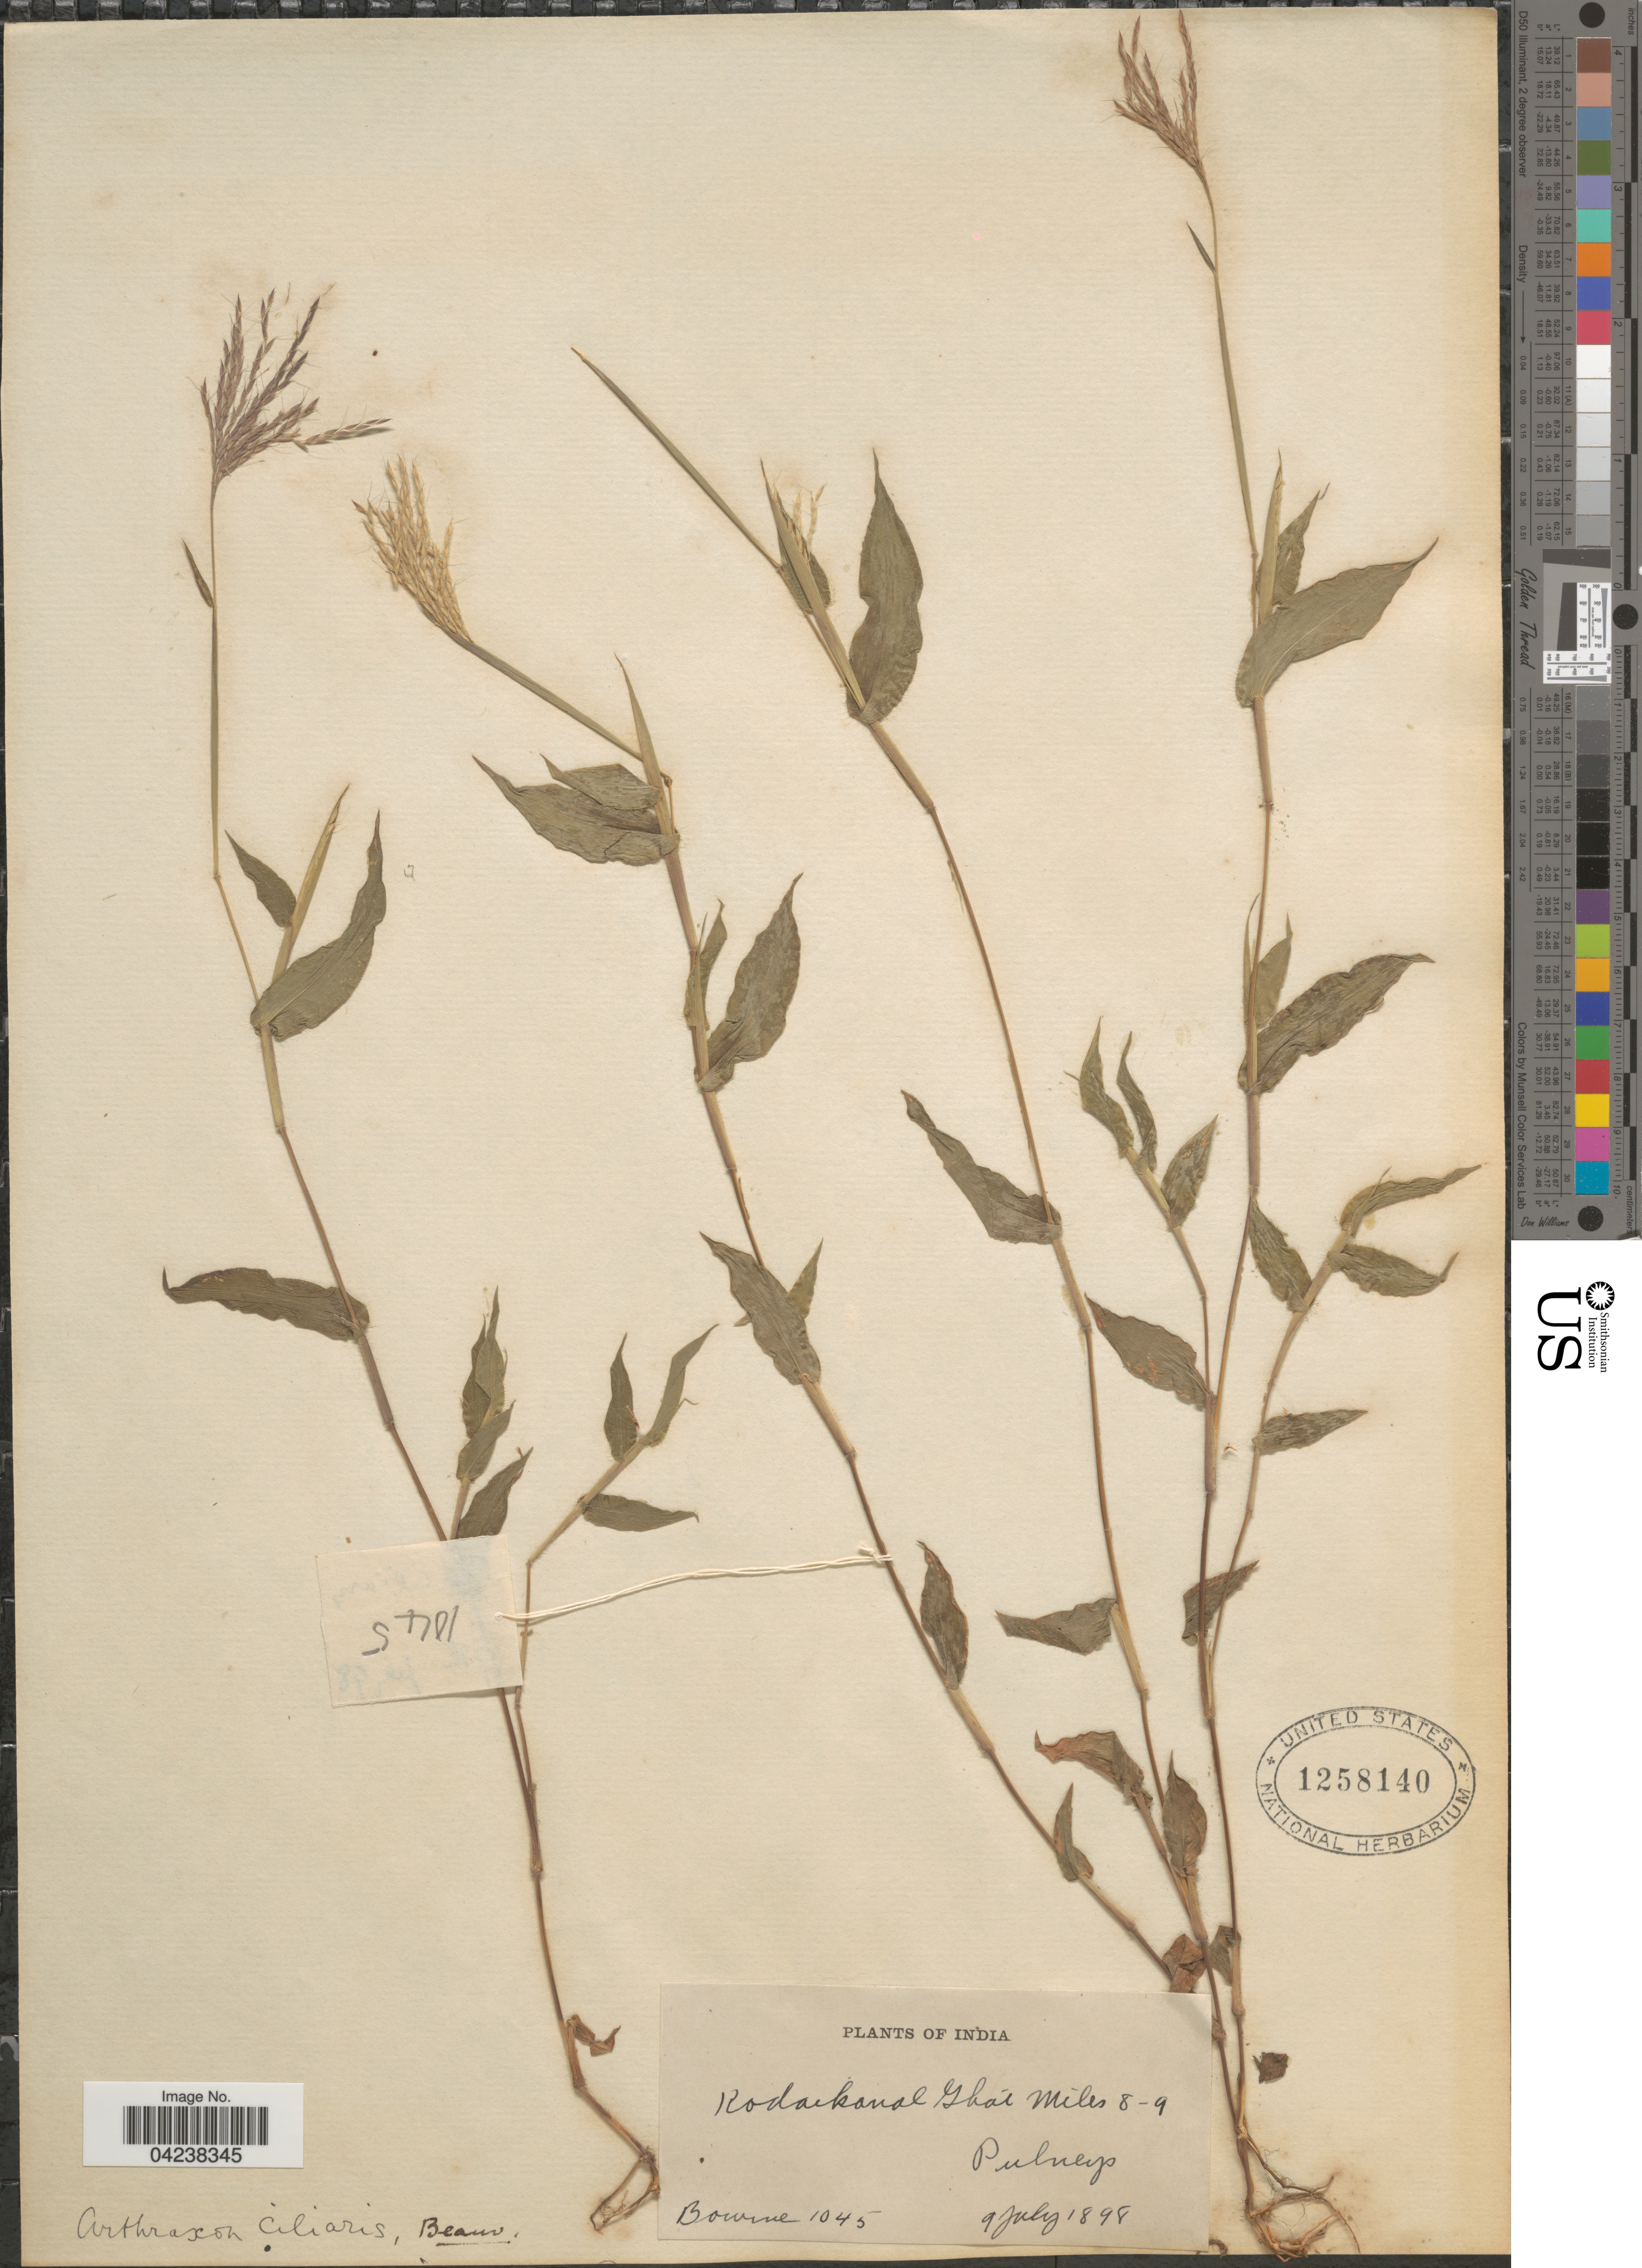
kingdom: Plantae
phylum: Tracheophyta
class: Liliopsida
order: Poales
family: Poaceae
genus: Arthraxon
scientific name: Arthraxon hispidus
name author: (Thunb.) Makino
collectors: -- Bourne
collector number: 1045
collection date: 1898-07-09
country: India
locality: Kodaikanal Ghat Miles 8-9. Pulneys.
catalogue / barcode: US 1258140